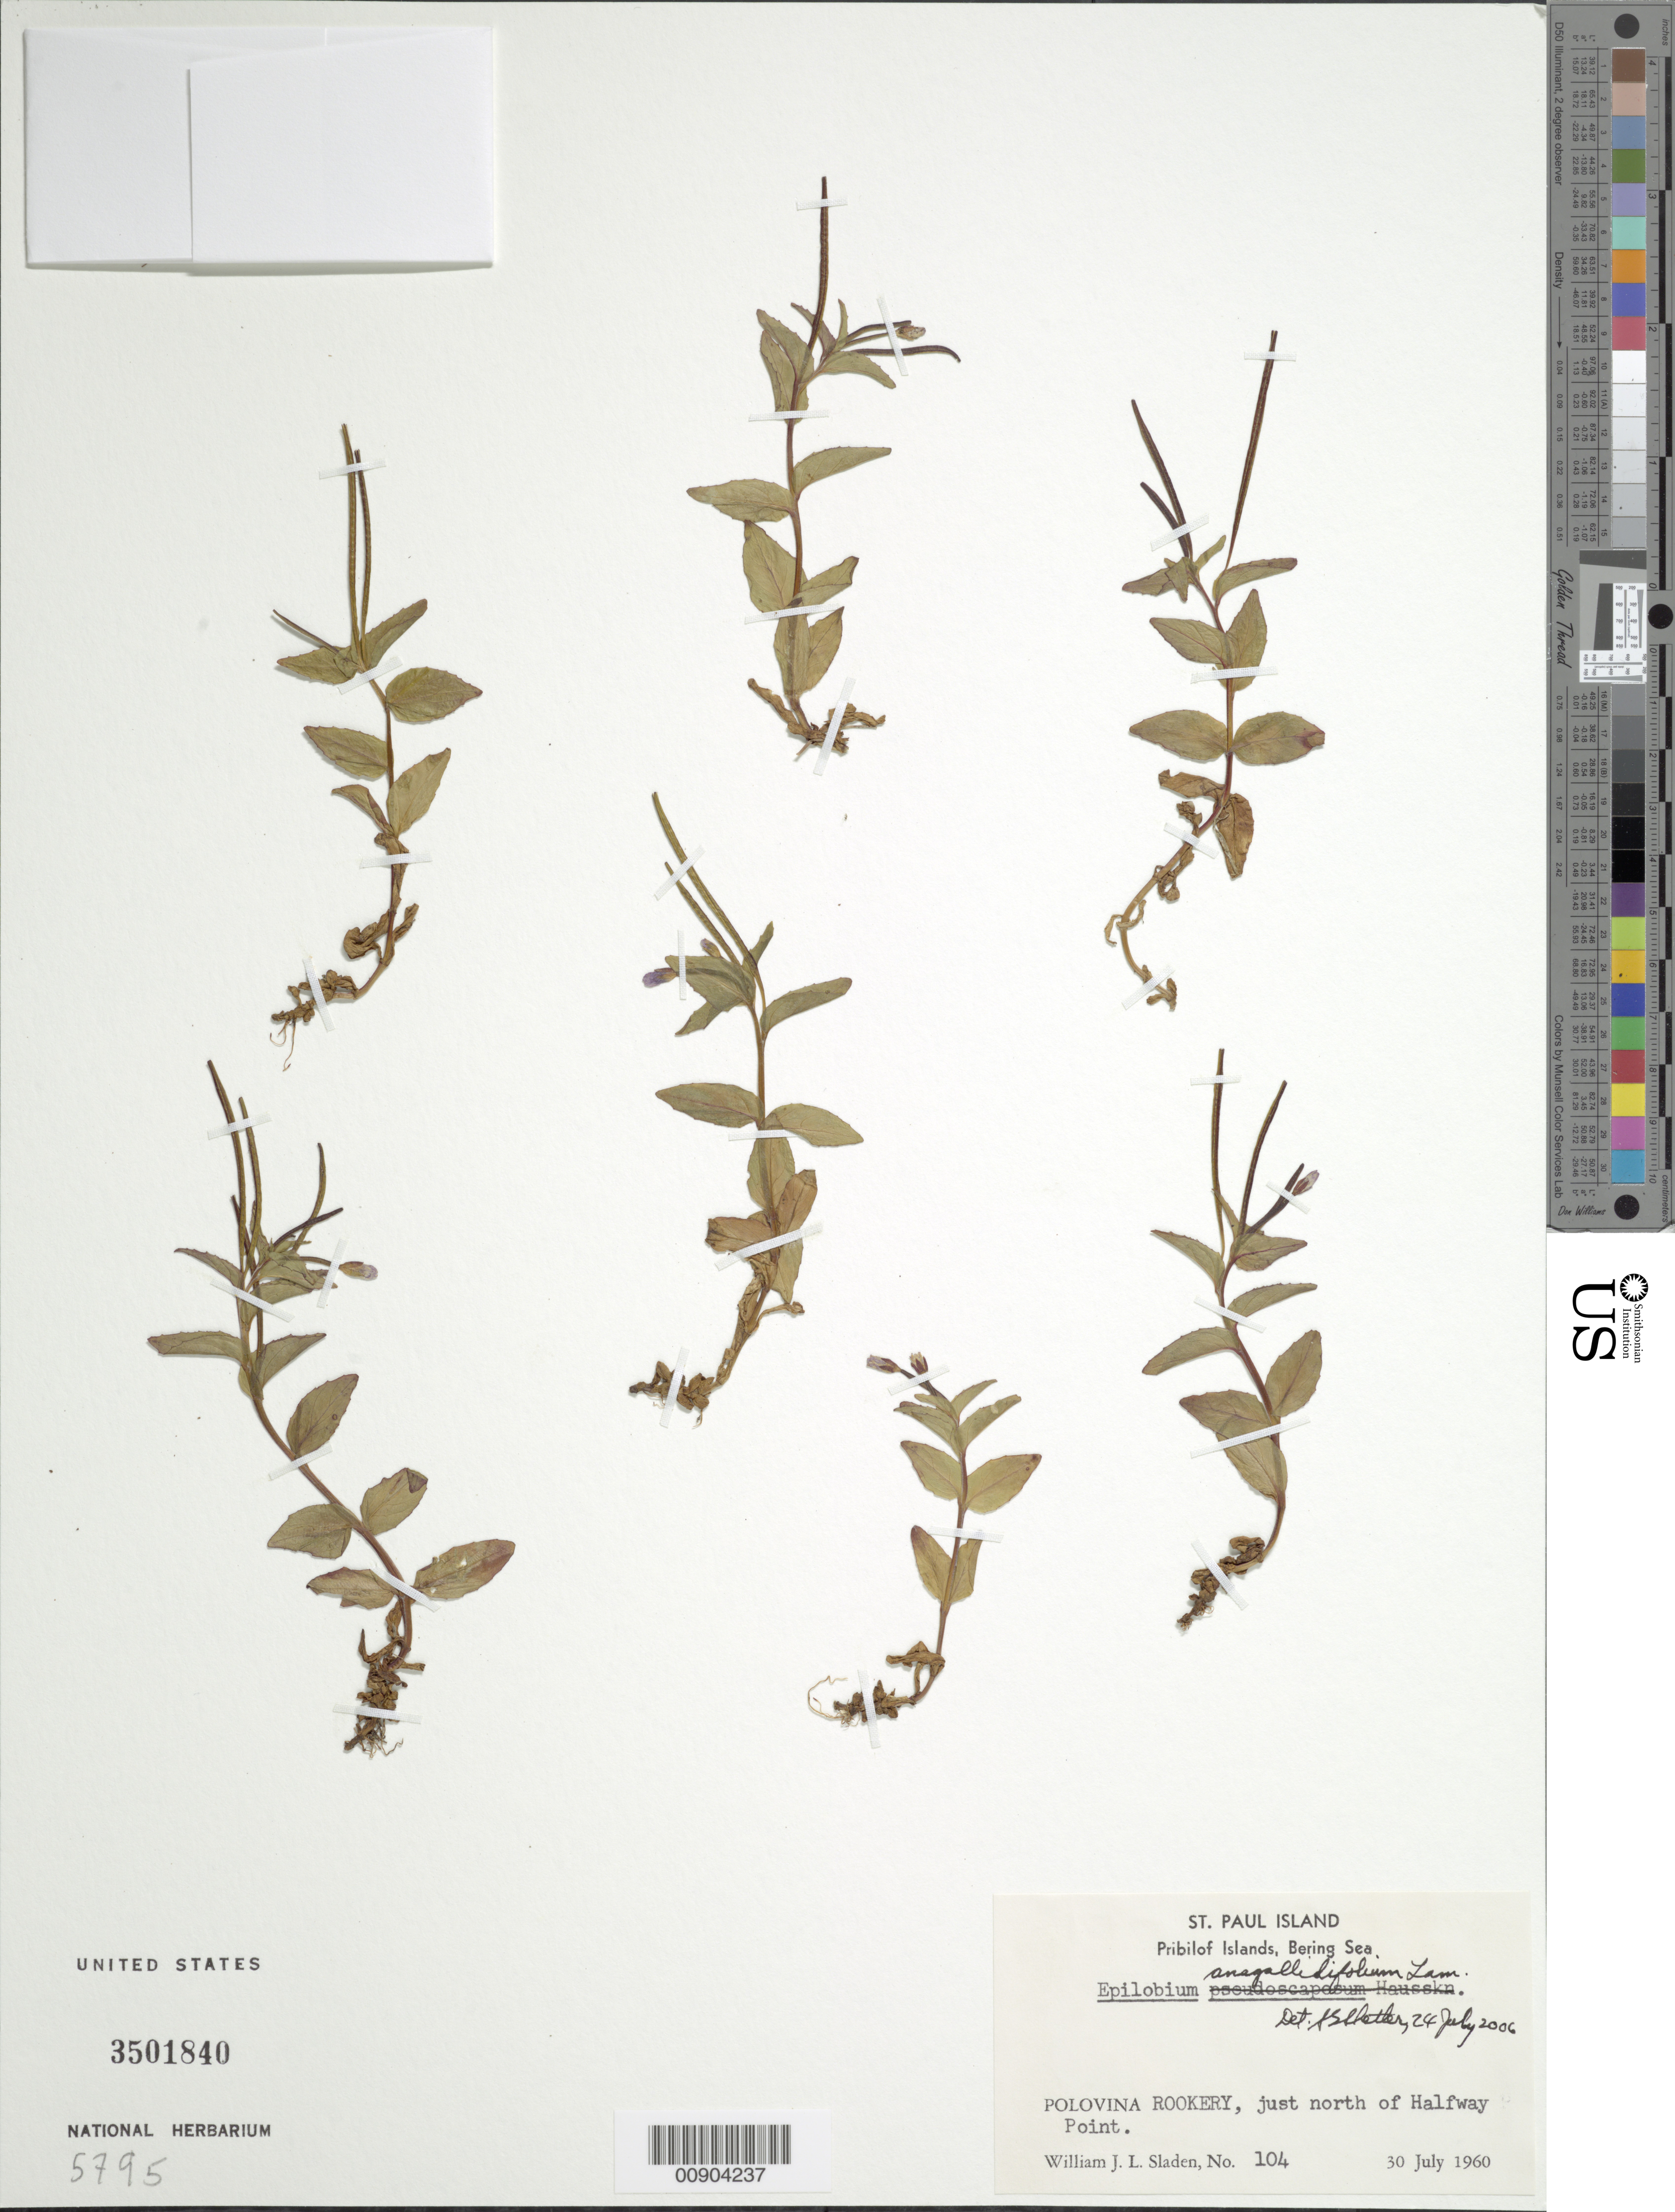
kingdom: Plantae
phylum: Tracheophyta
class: Magnoliopsida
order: Myrtales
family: Onagraceae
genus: Epilobium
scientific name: Epilobium anagallidifolium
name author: Lam.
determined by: Shetler, Stanwyn G., (US), NMNH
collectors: W. Sladen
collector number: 104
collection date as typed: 30 Jul 1960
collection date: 1960-07-30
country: United States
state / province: Alaska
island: St. Paul Island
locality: St. Paul Island. Polovina Rookery, just north of Halfway Point., Bering Sea, Pribilof Islands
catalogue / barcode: US 3501840